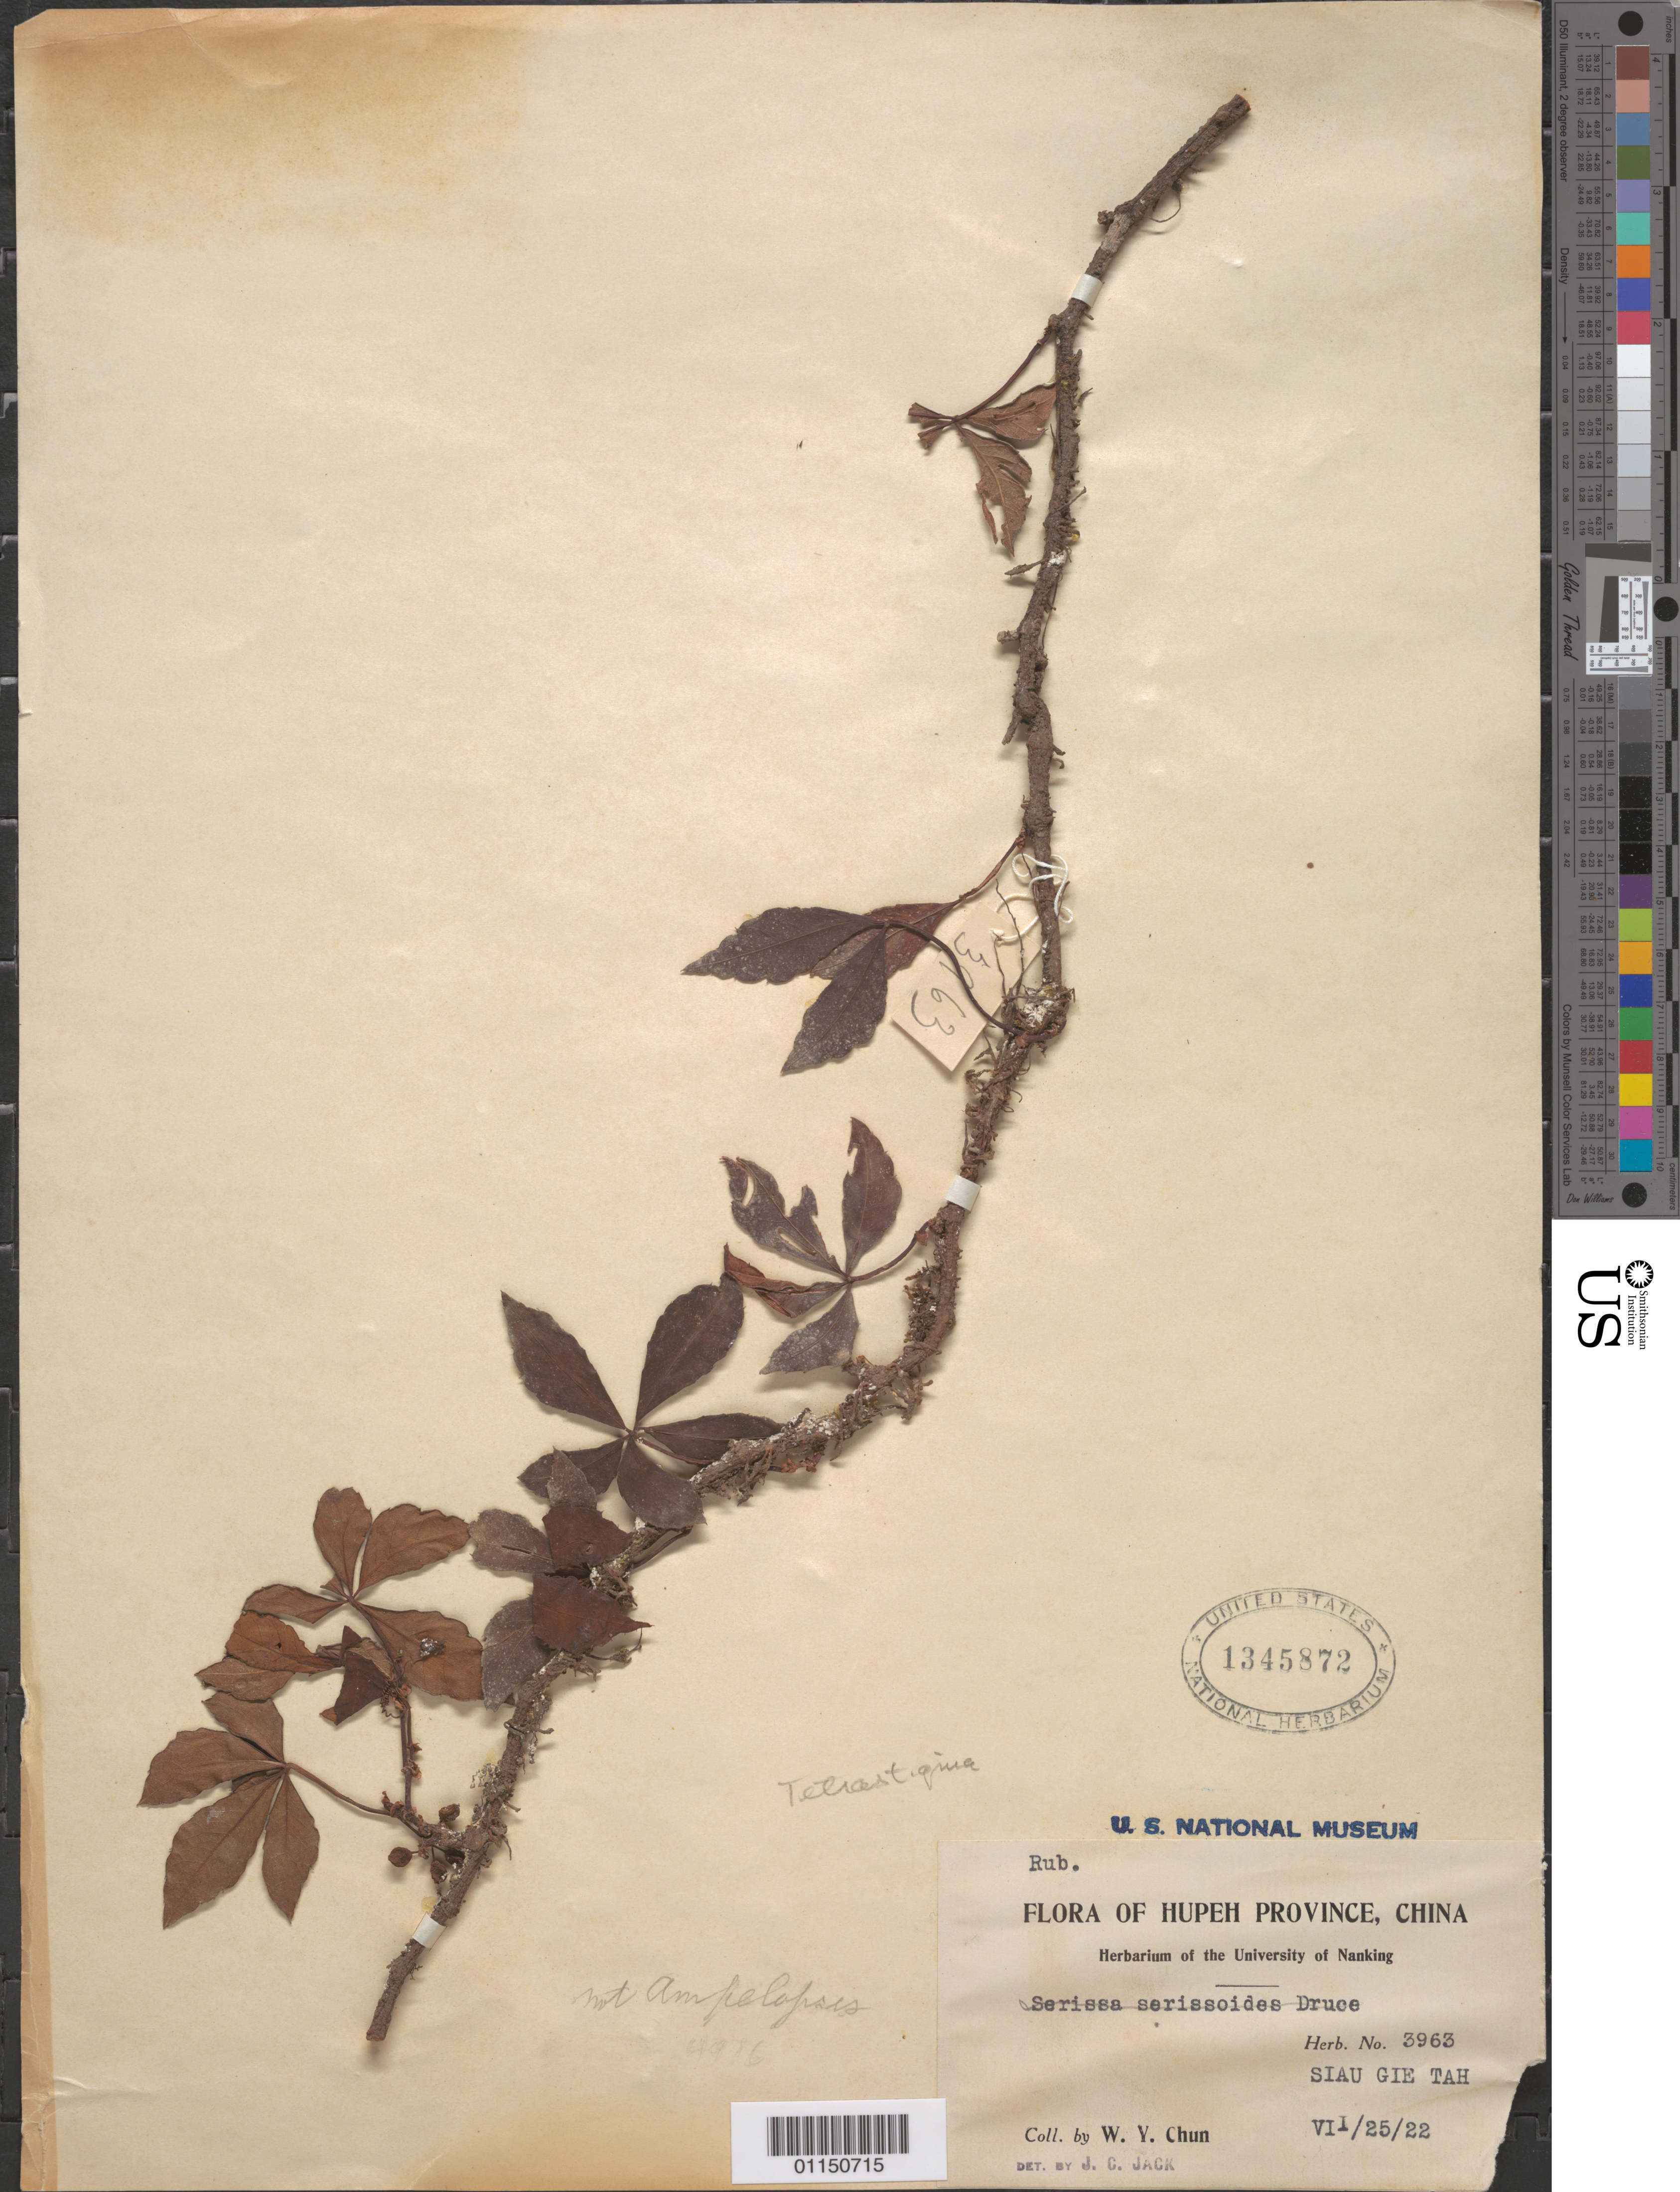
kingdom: Plantae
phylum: Tracheophyta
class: Magnoliopsida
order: Vitales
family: Vitaceae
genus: Tetrastigma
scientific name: Tetrastigma obtectum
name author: (Wall. ex Laws.) Planch. ex Franch.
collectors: W. Y. Chun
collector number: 3963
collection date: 1922-07-25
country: China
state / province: Hubei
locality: Siau Gie Tah.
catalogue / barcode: US 1345872